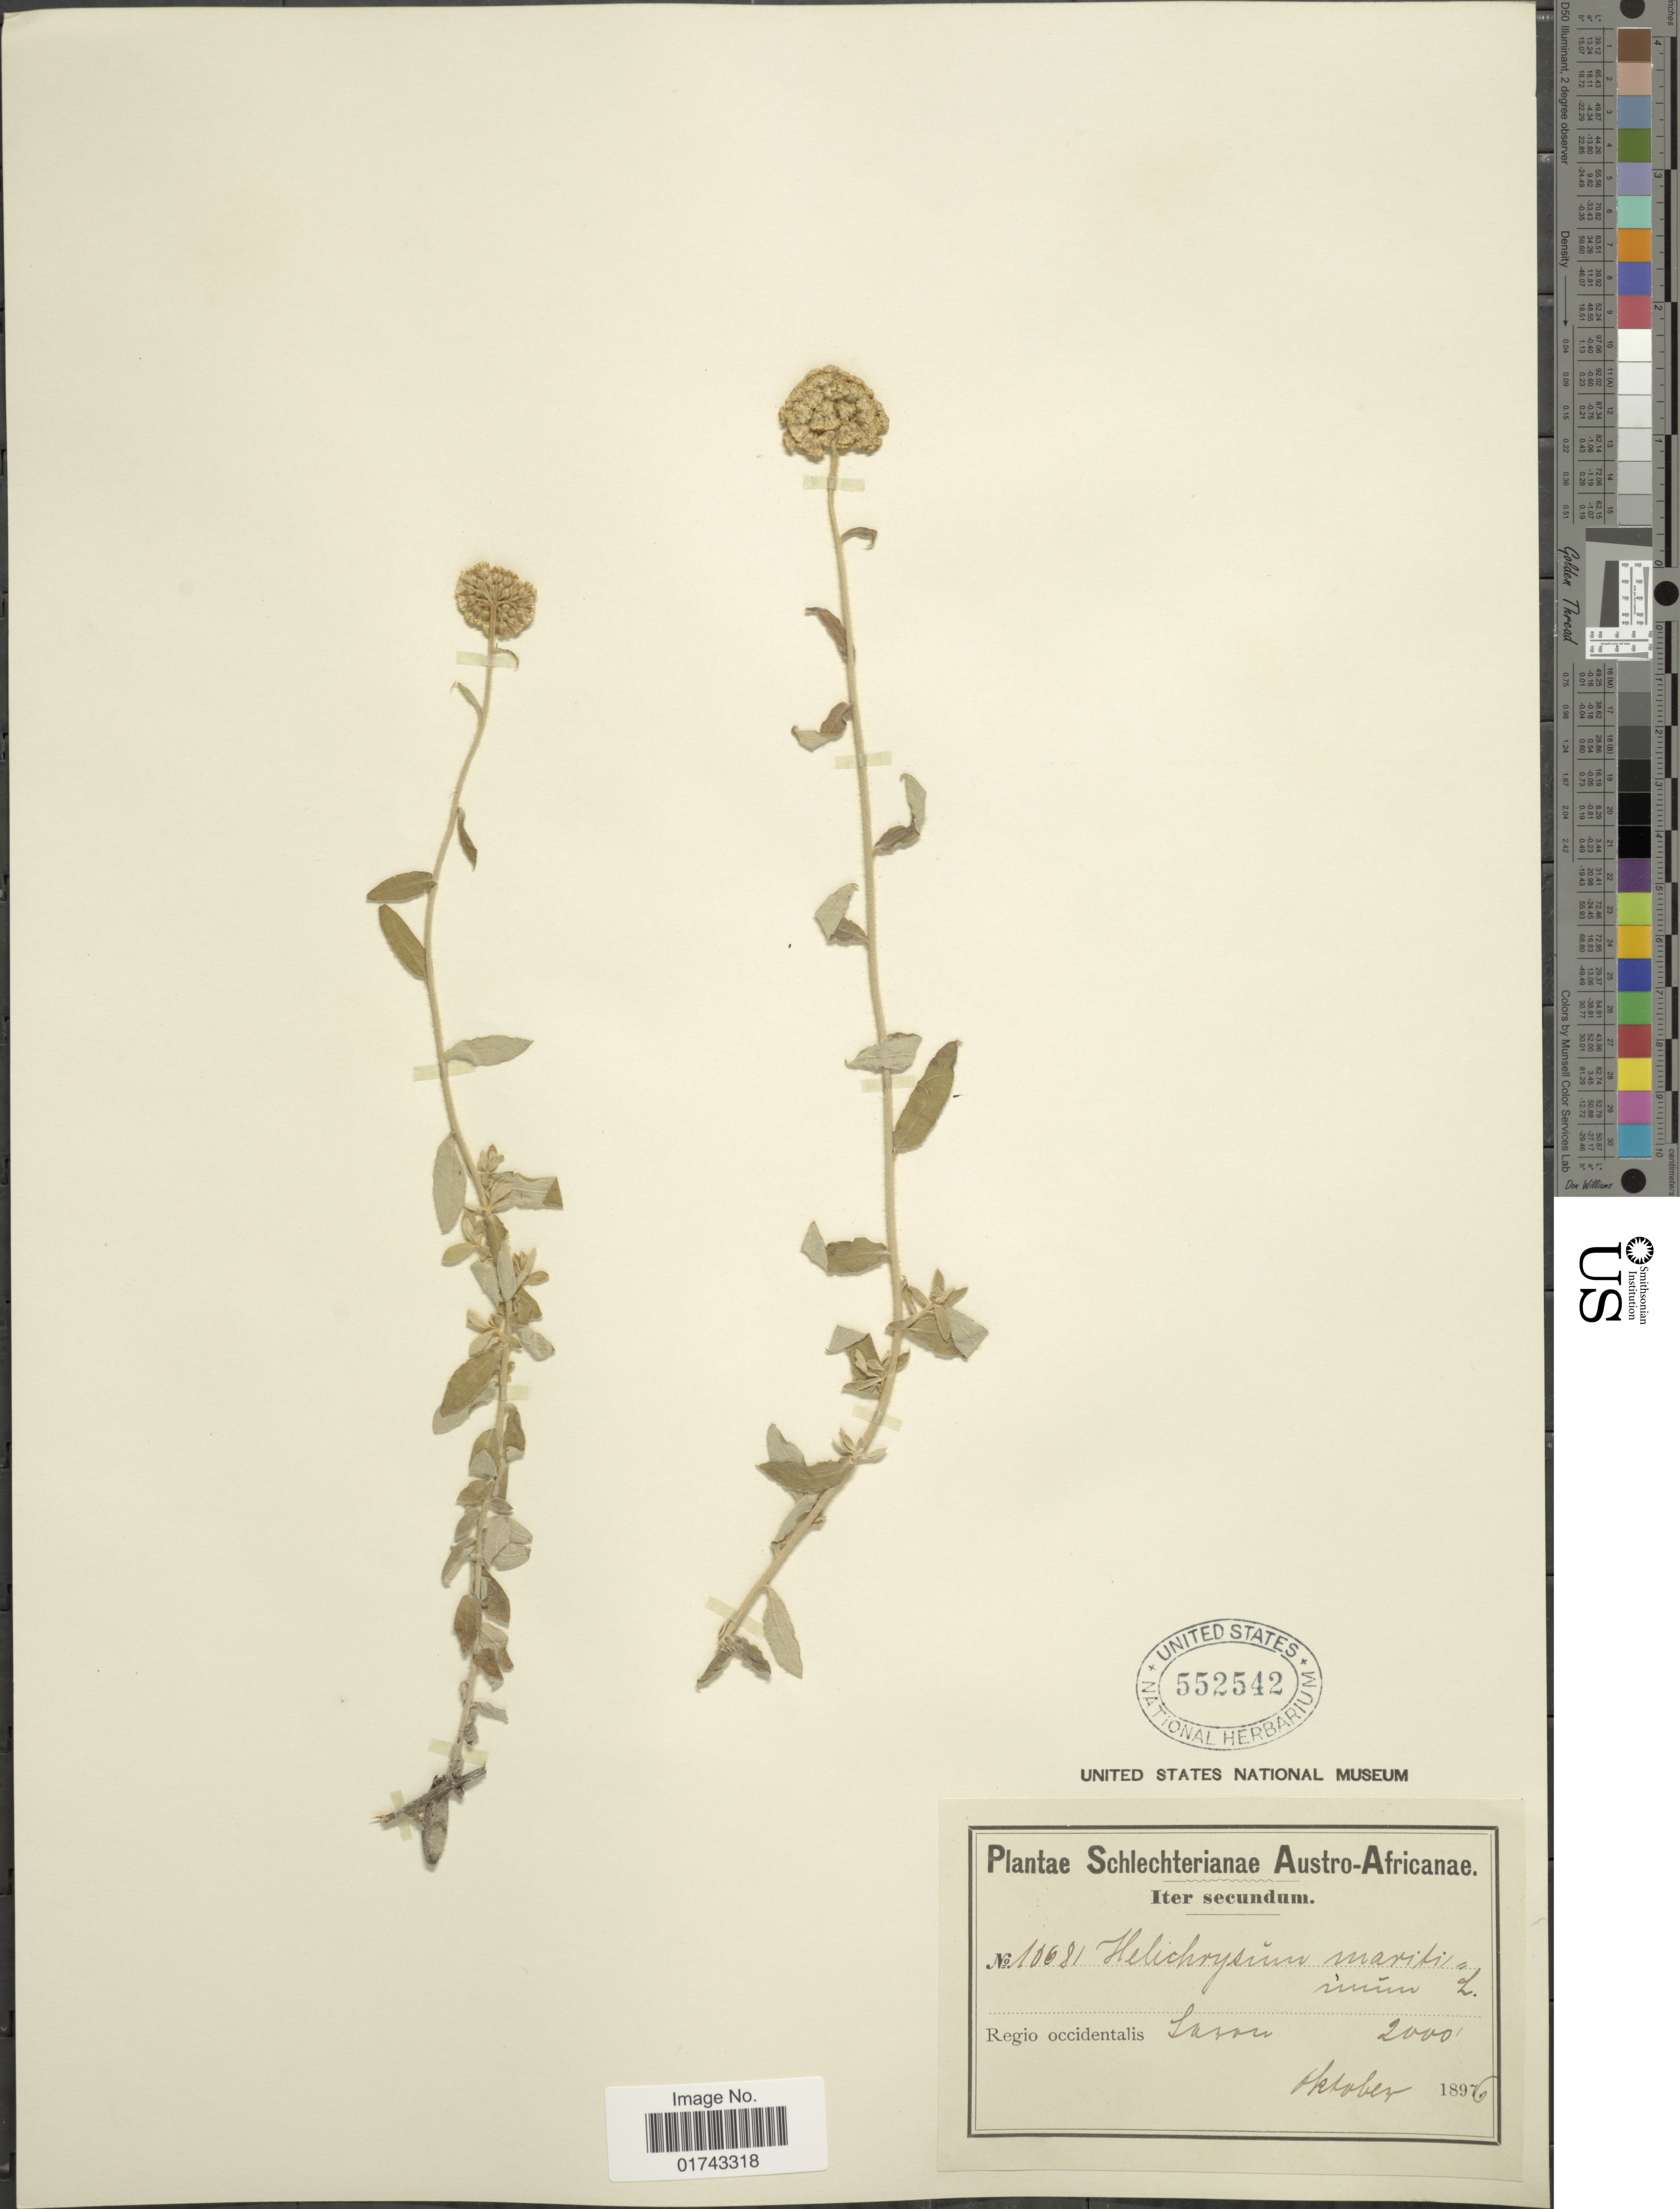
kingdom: Plantae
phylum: Tracheophyta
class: Magnoliopsida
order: Asterales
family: Asteraceae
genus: Helichrysum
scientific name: Helichrysum maritimun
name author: (L.) D. Don ex G. Don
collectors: Schlechter, --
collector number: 10681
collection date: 1896-10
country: South Africa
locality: Regio occidentalis, Saron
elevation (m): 610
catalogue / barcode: US 552542